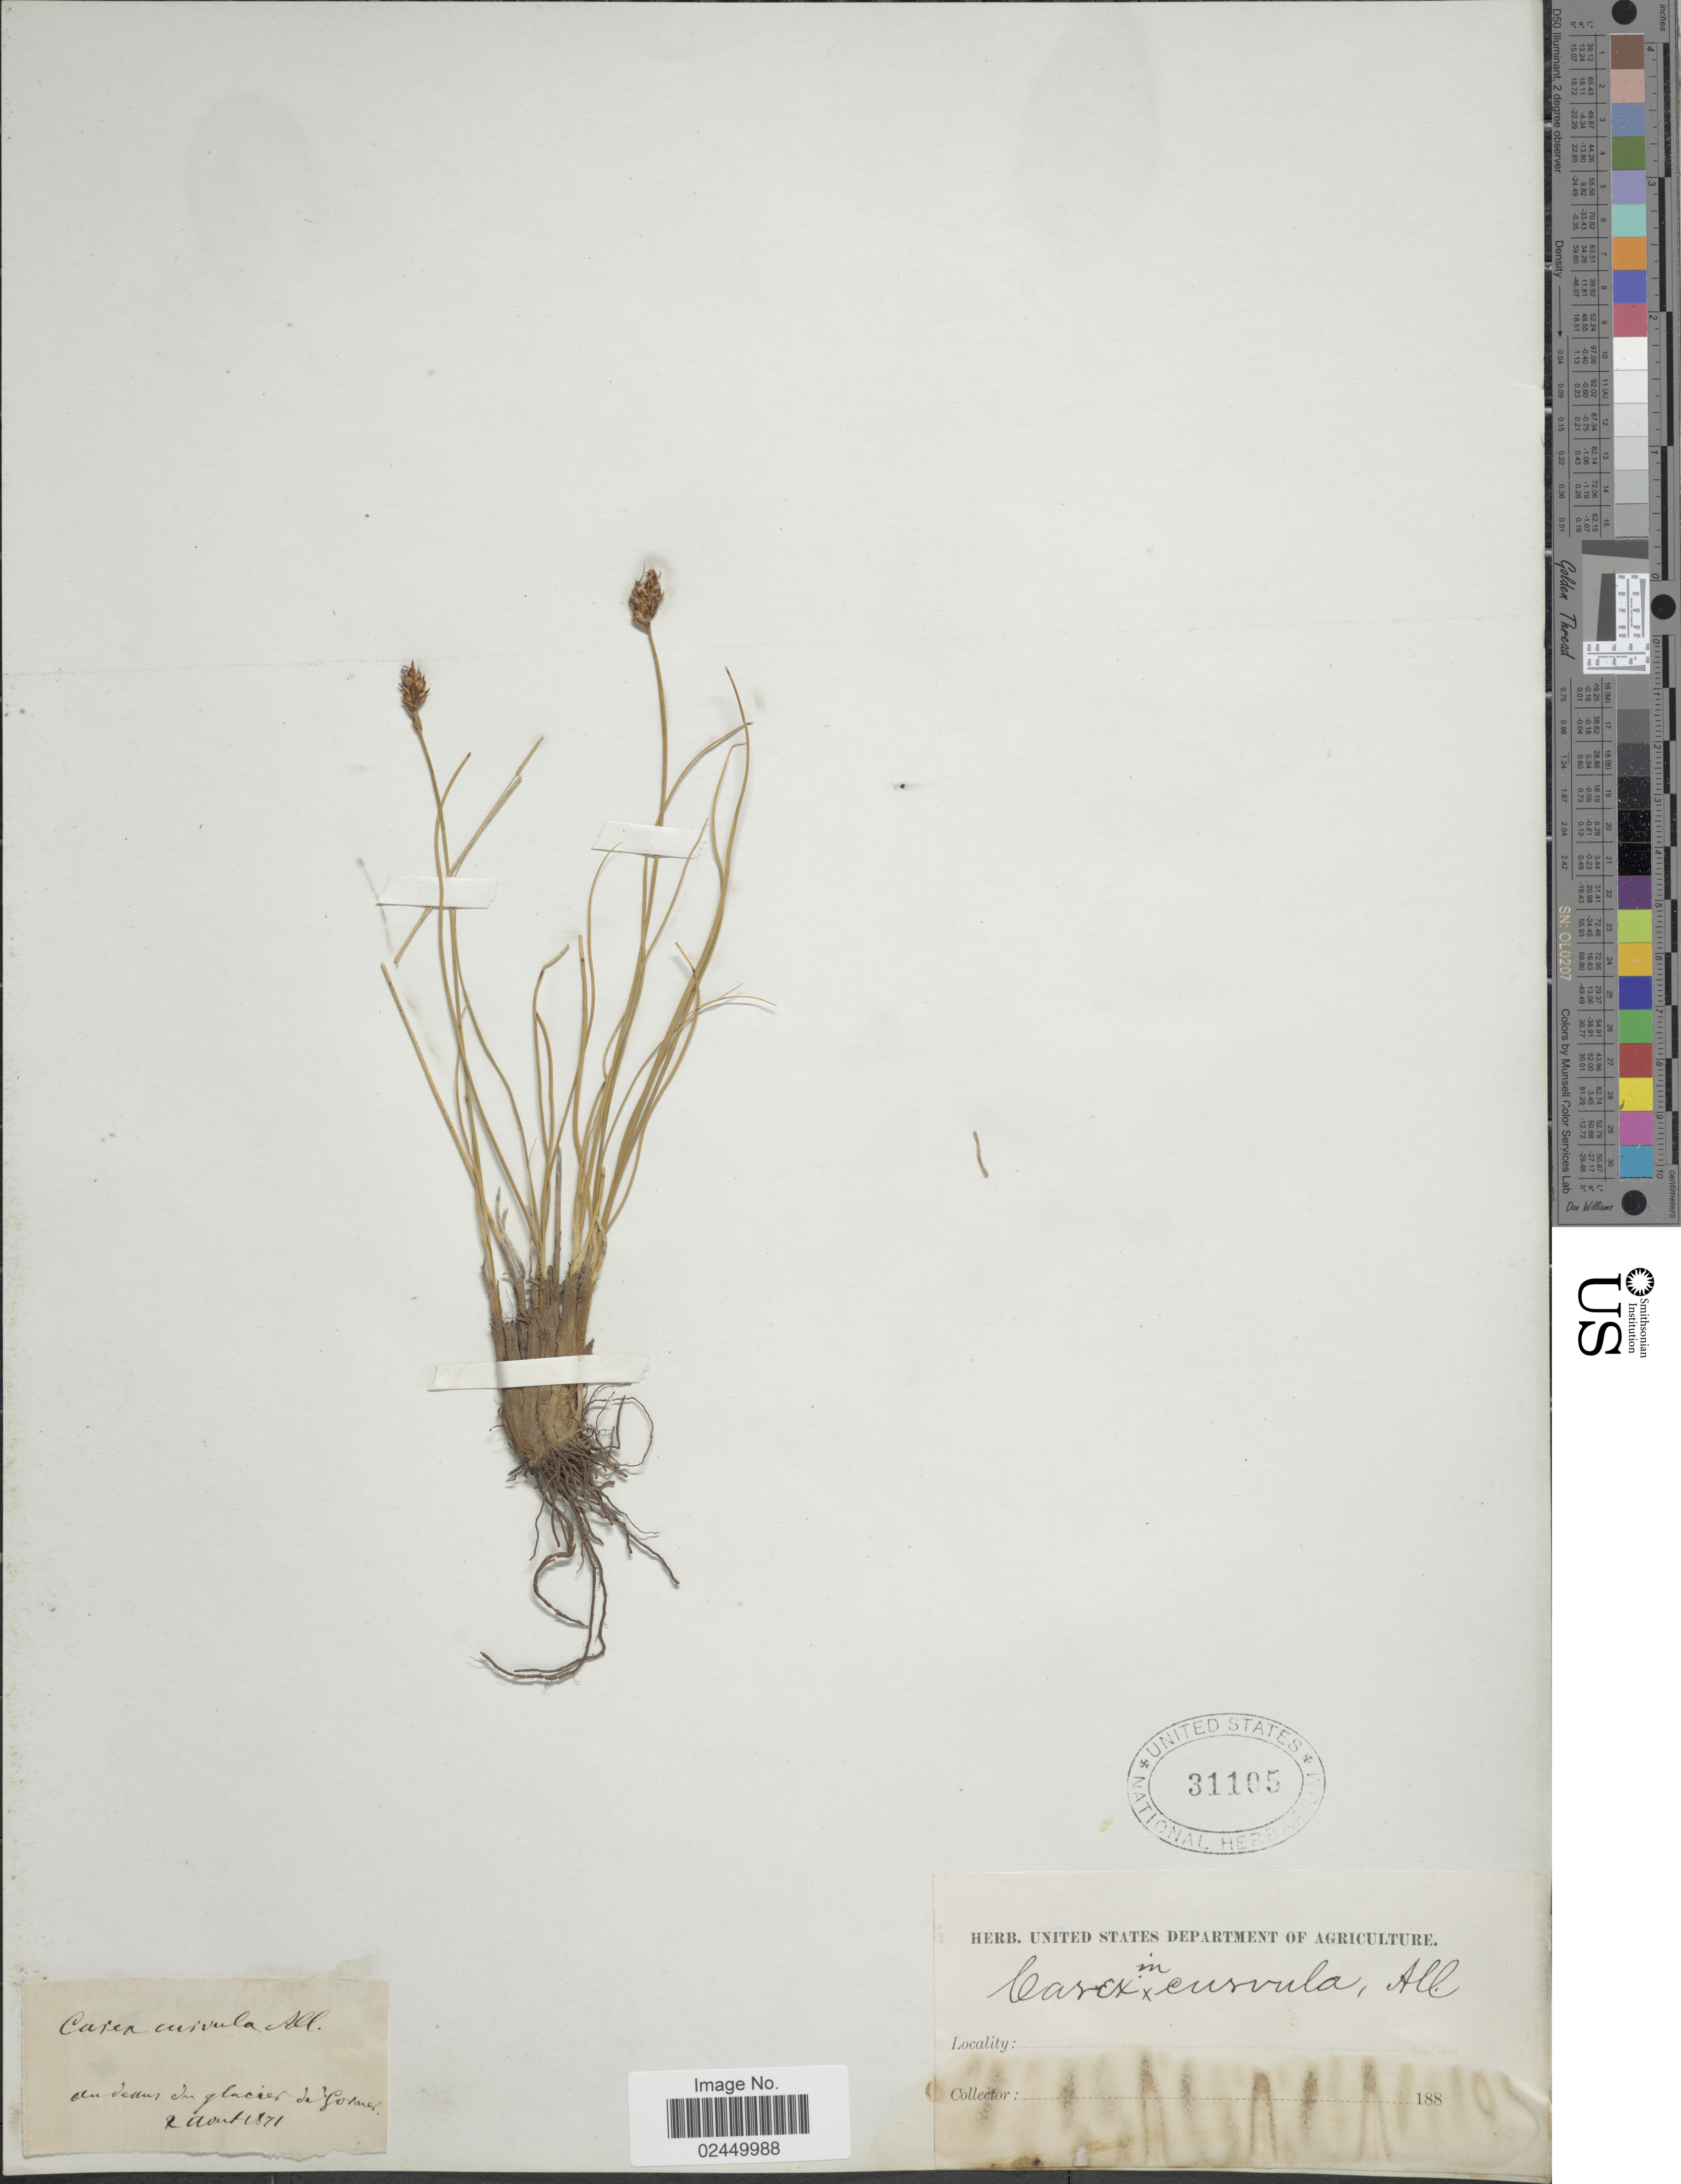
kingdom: Plantae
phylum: Tracheophyta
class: Liliopsida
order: Poales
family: Cyperaceae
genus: Carex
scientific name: Carex maritima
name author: Gunnerus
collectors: ex herb. U. S. Department of Agriculture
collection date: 1871-08-02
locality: Du denus du glacier de Gornar [interpreted]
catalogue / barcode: US 31105